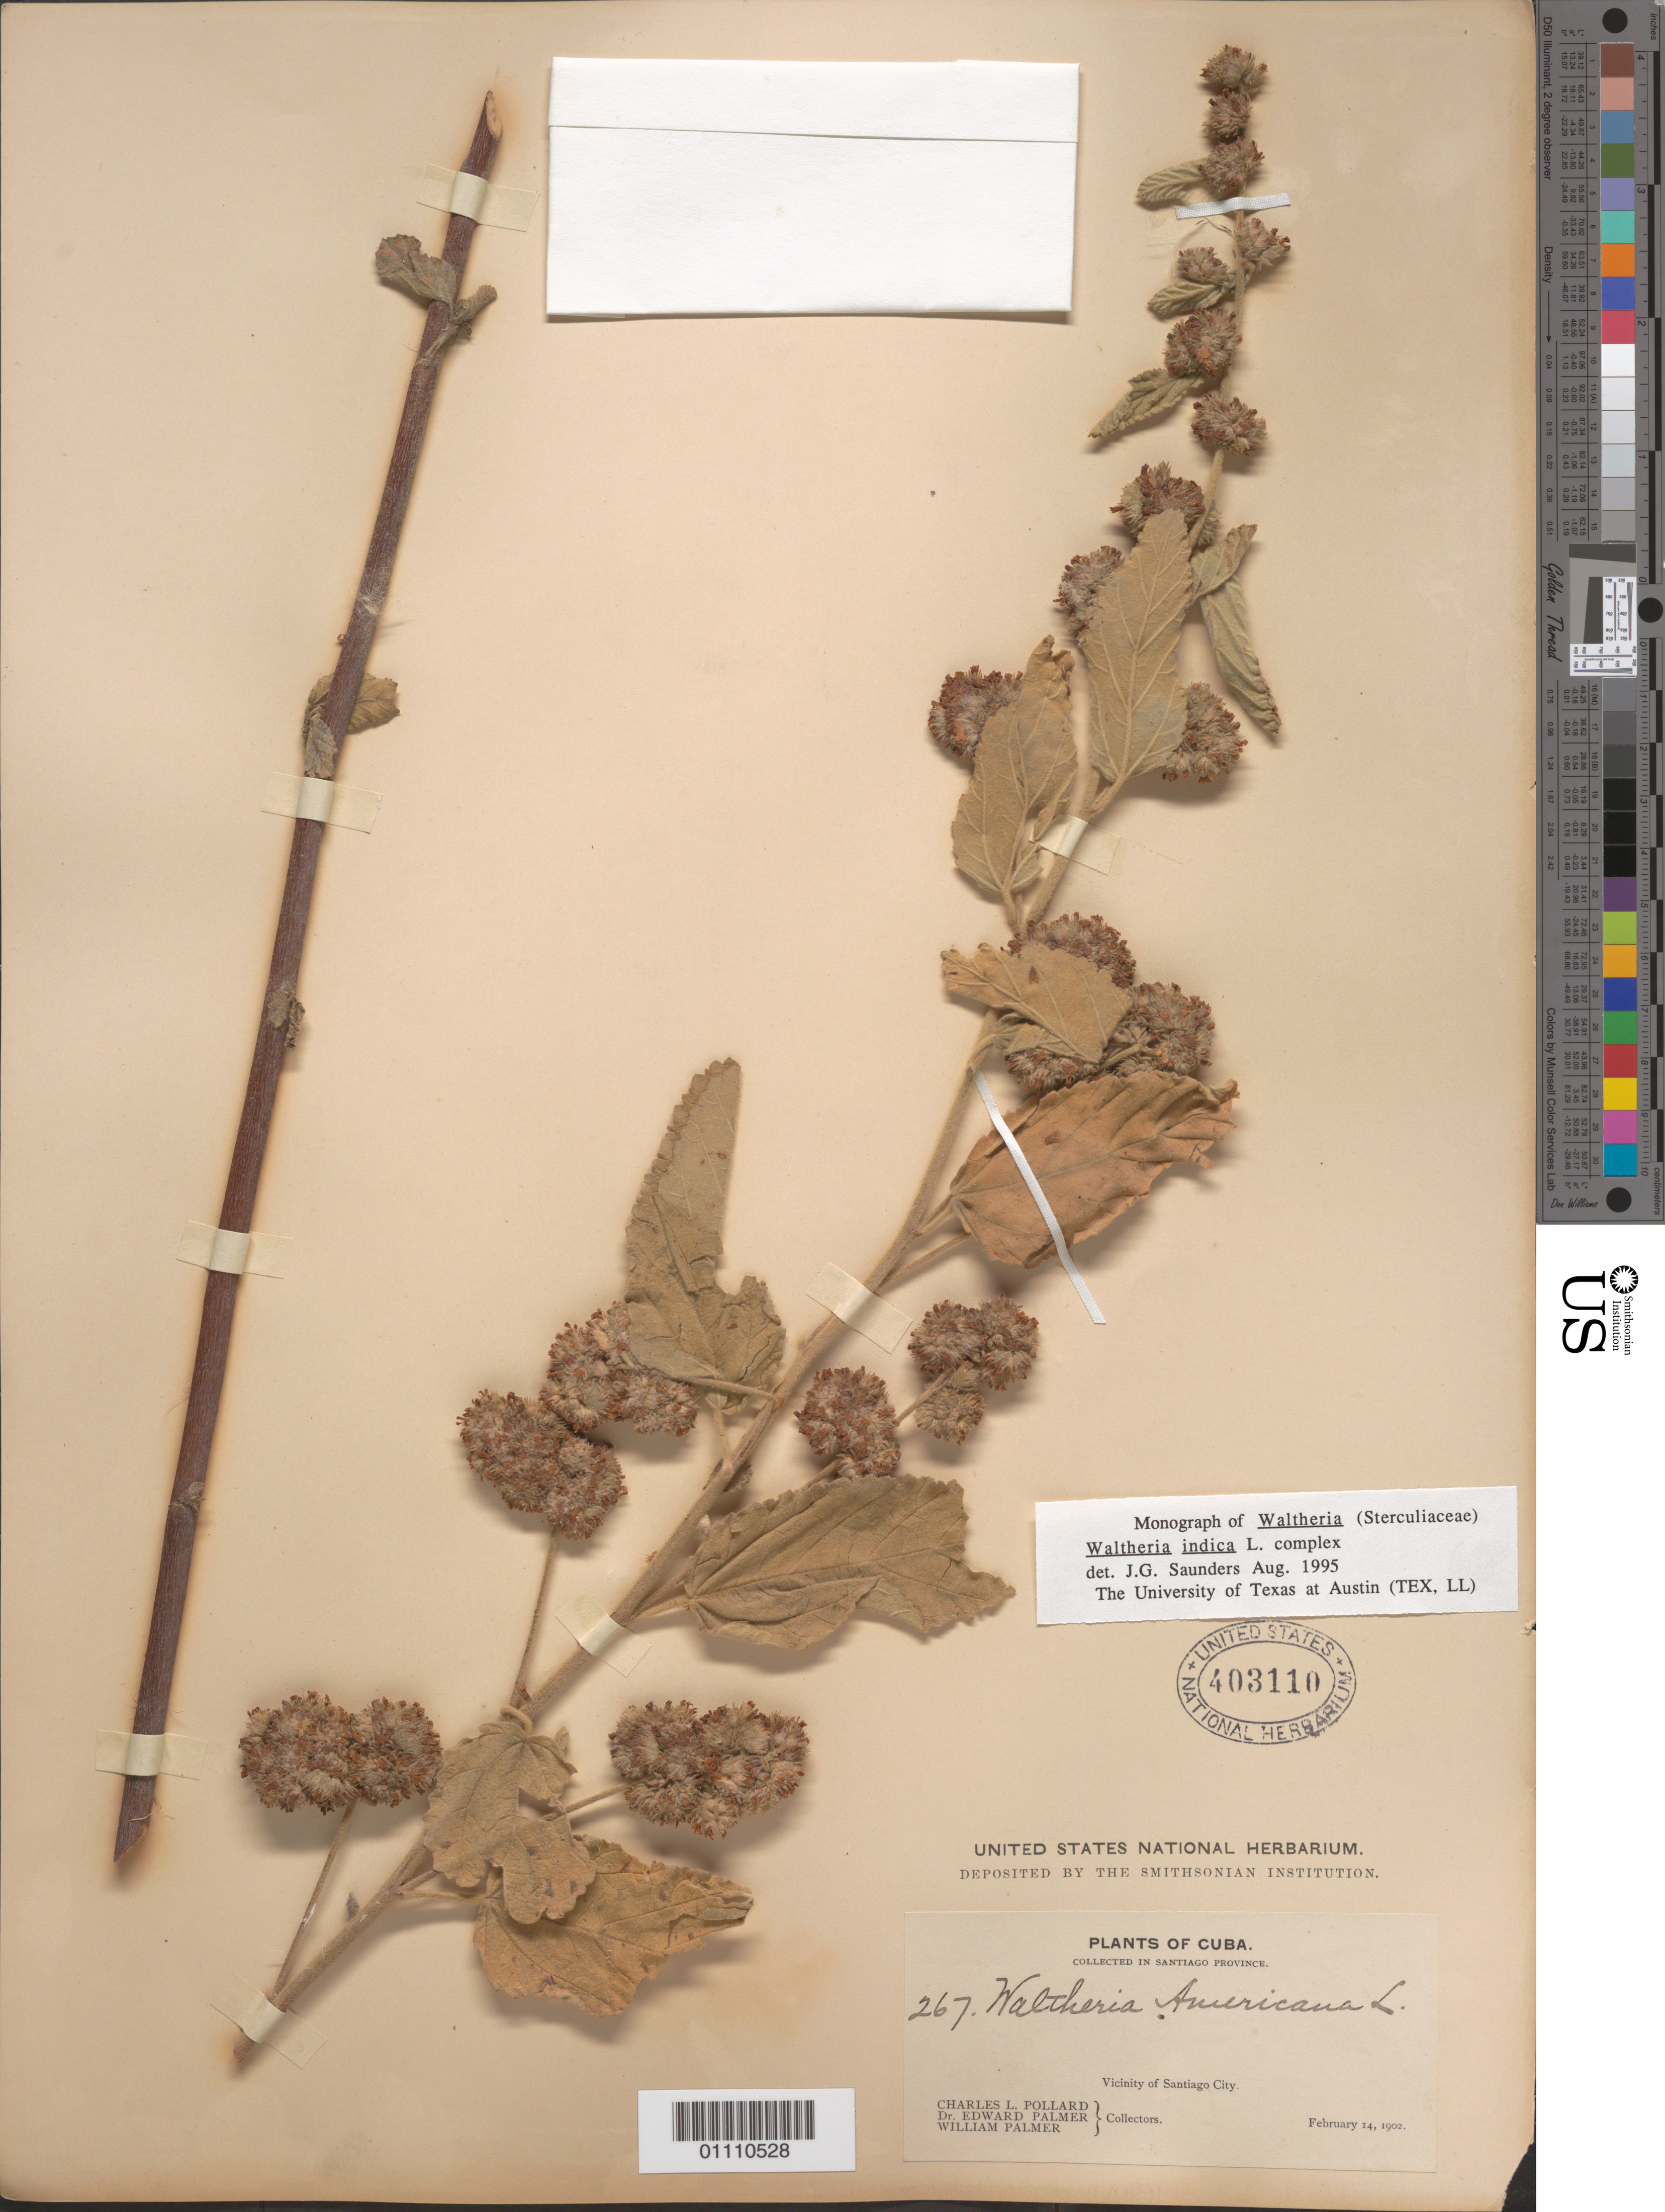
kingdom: Plantae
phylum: Tracheophyta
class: Magnoliopsida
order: Malvales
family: Malvaceae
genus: Waltheria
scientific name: Waltheria indica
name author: L.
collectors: C. L. Pollard, E. Palmer & W. Palmer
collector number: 267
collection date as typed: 14 Feb 1902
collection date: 1902-02-14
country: Cuba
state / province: Santiago de Cuba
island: Cuba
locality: Vicinity of Santiago City, Province of Santiago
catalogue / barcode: US 403110